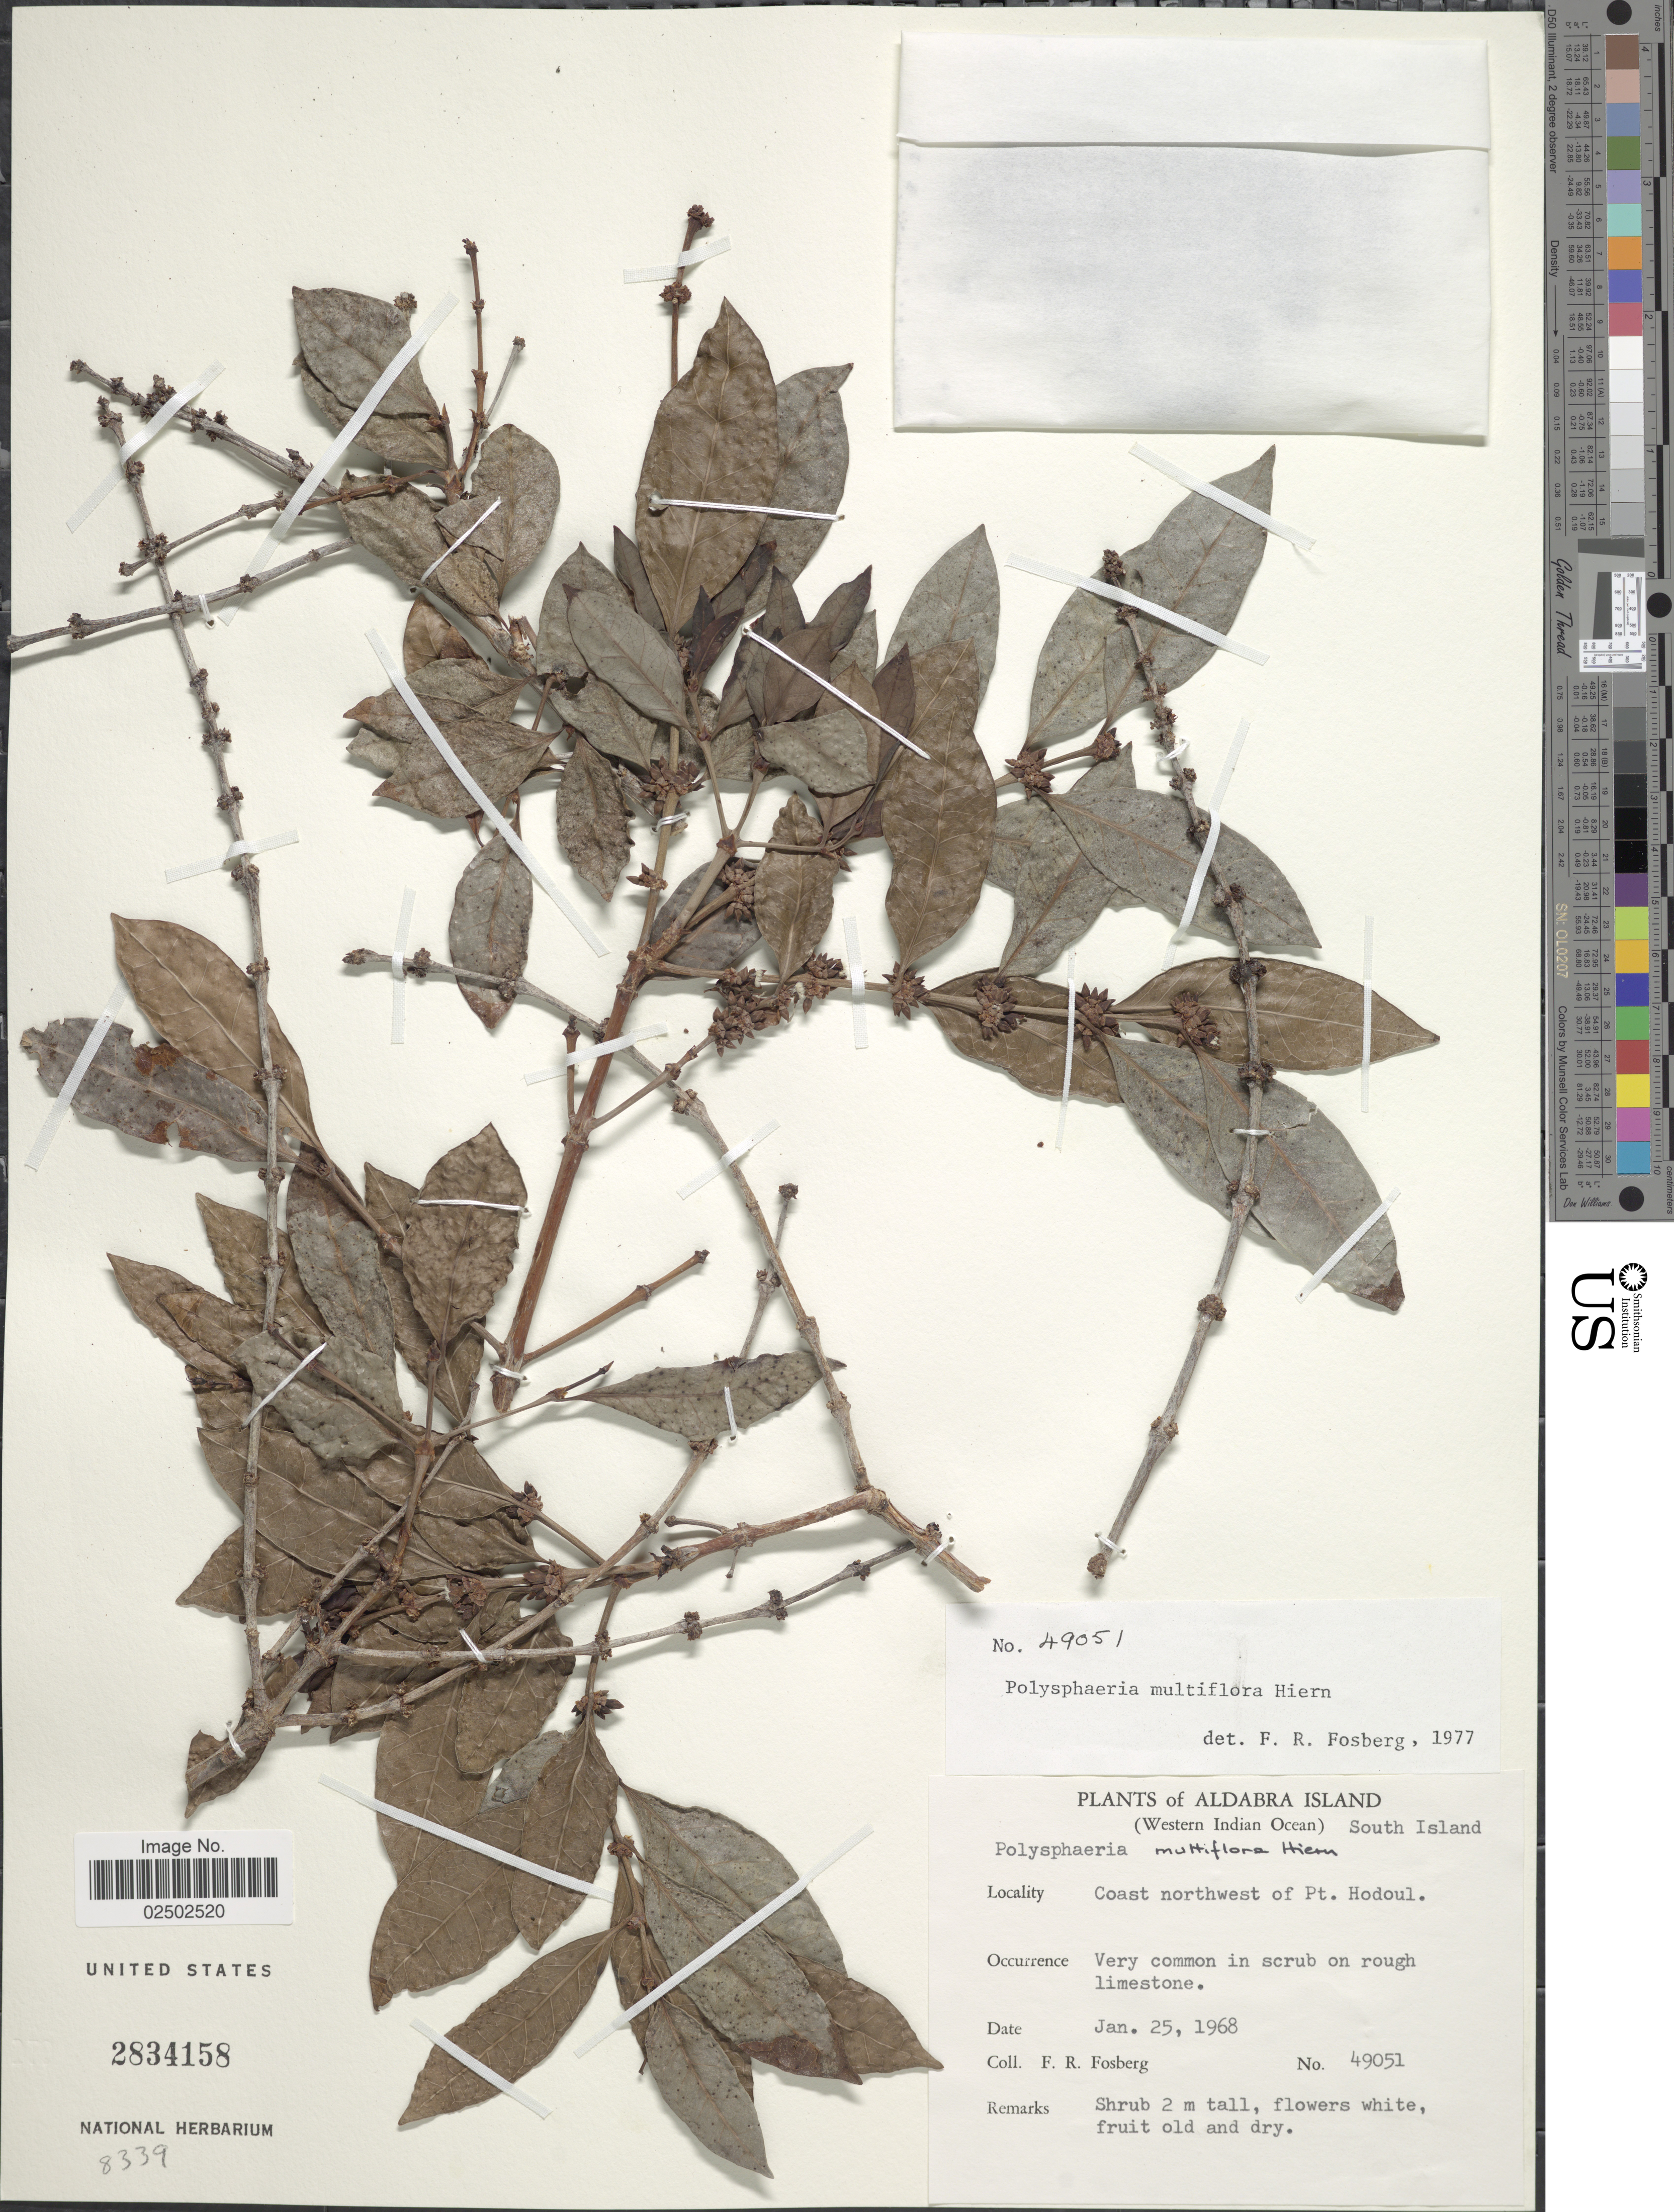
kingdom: Plantae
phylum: Tracheophyta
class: Magnoliopsida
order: Gentianales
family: Rubiaceae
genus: Polysphaeria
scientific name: Polysphaeria multiflora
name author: Hiern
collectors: F. R. Fosberg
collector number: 49051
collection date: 1968-01-25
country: Seychelles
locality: Aldabra Island. (Western Indian Ocean) South Island. Coast northwest of Pt. Hodoul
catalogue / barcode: US 2834158